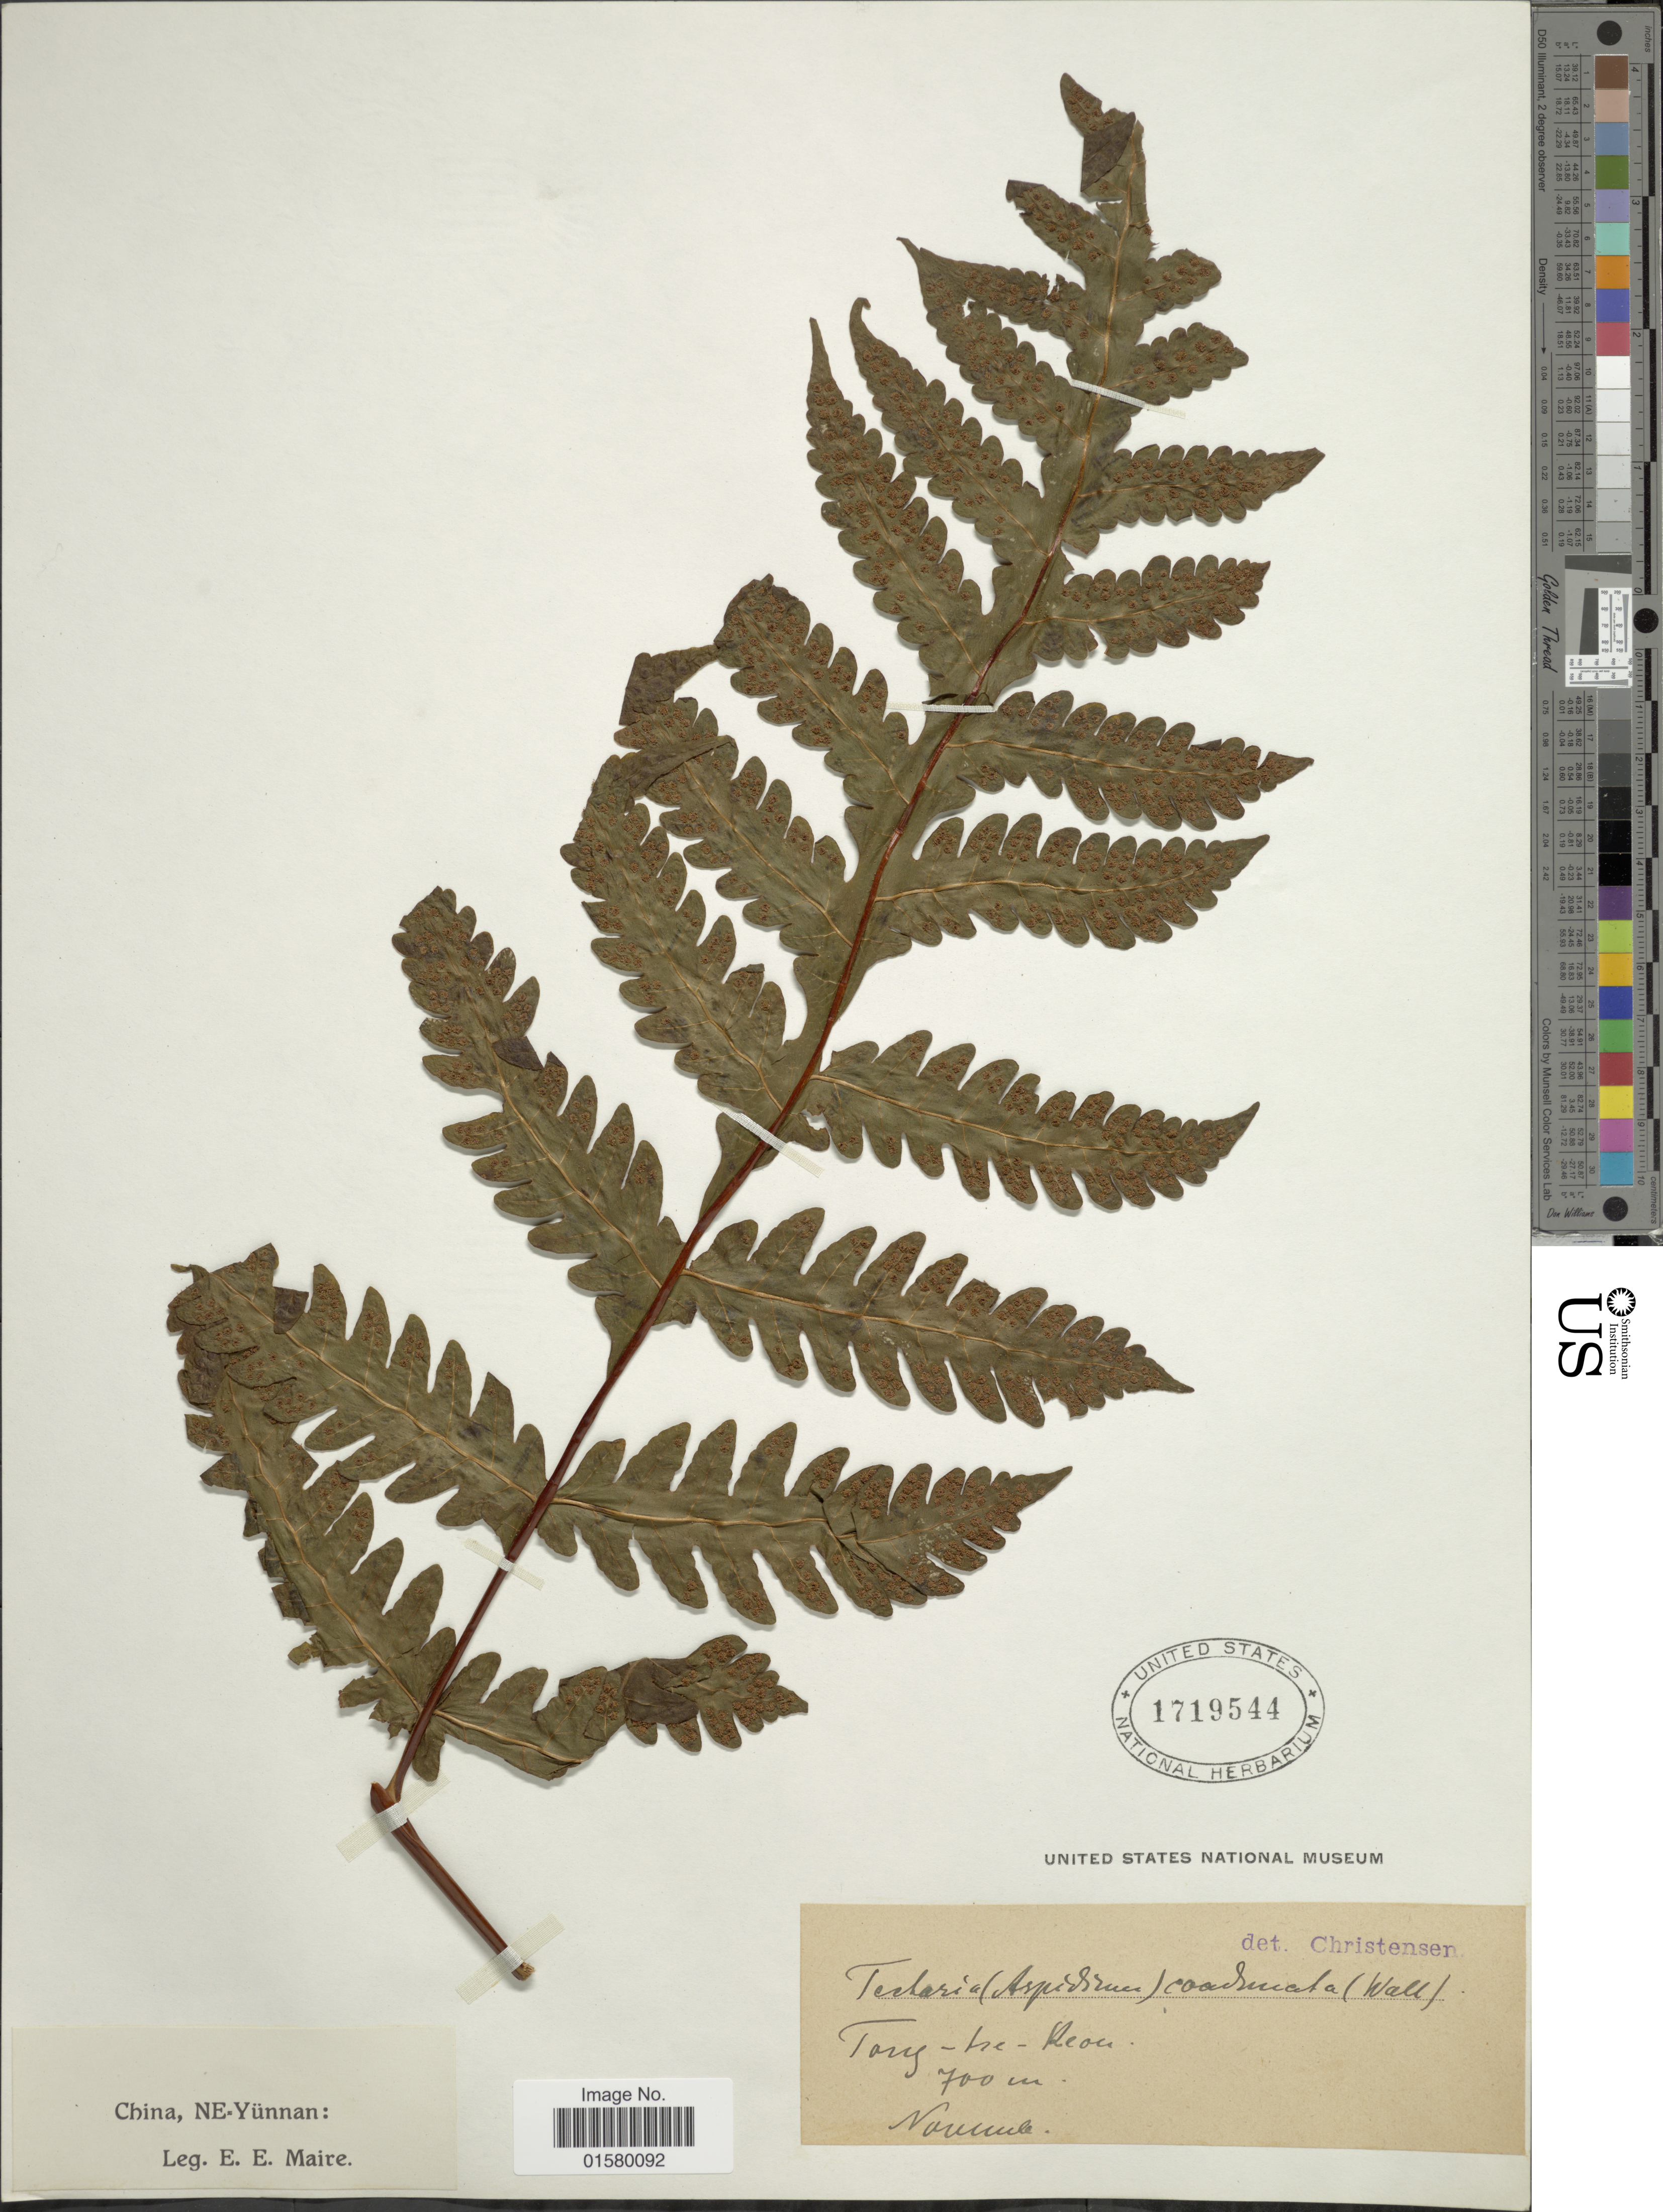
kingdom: Plantae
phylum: Tracheophyta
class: Polypodiopsida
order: Polypodiales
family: Tectariaceae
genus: Tectaria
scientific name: Tectaria coadunata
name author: (J. Sm.) C. Chr.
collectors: E. E. Maire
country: China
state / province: Yunnan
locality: China, NE-Yunnan, Tong-tse-Keou, Noum [illegible text]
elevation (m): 700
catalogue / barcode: US 1719544